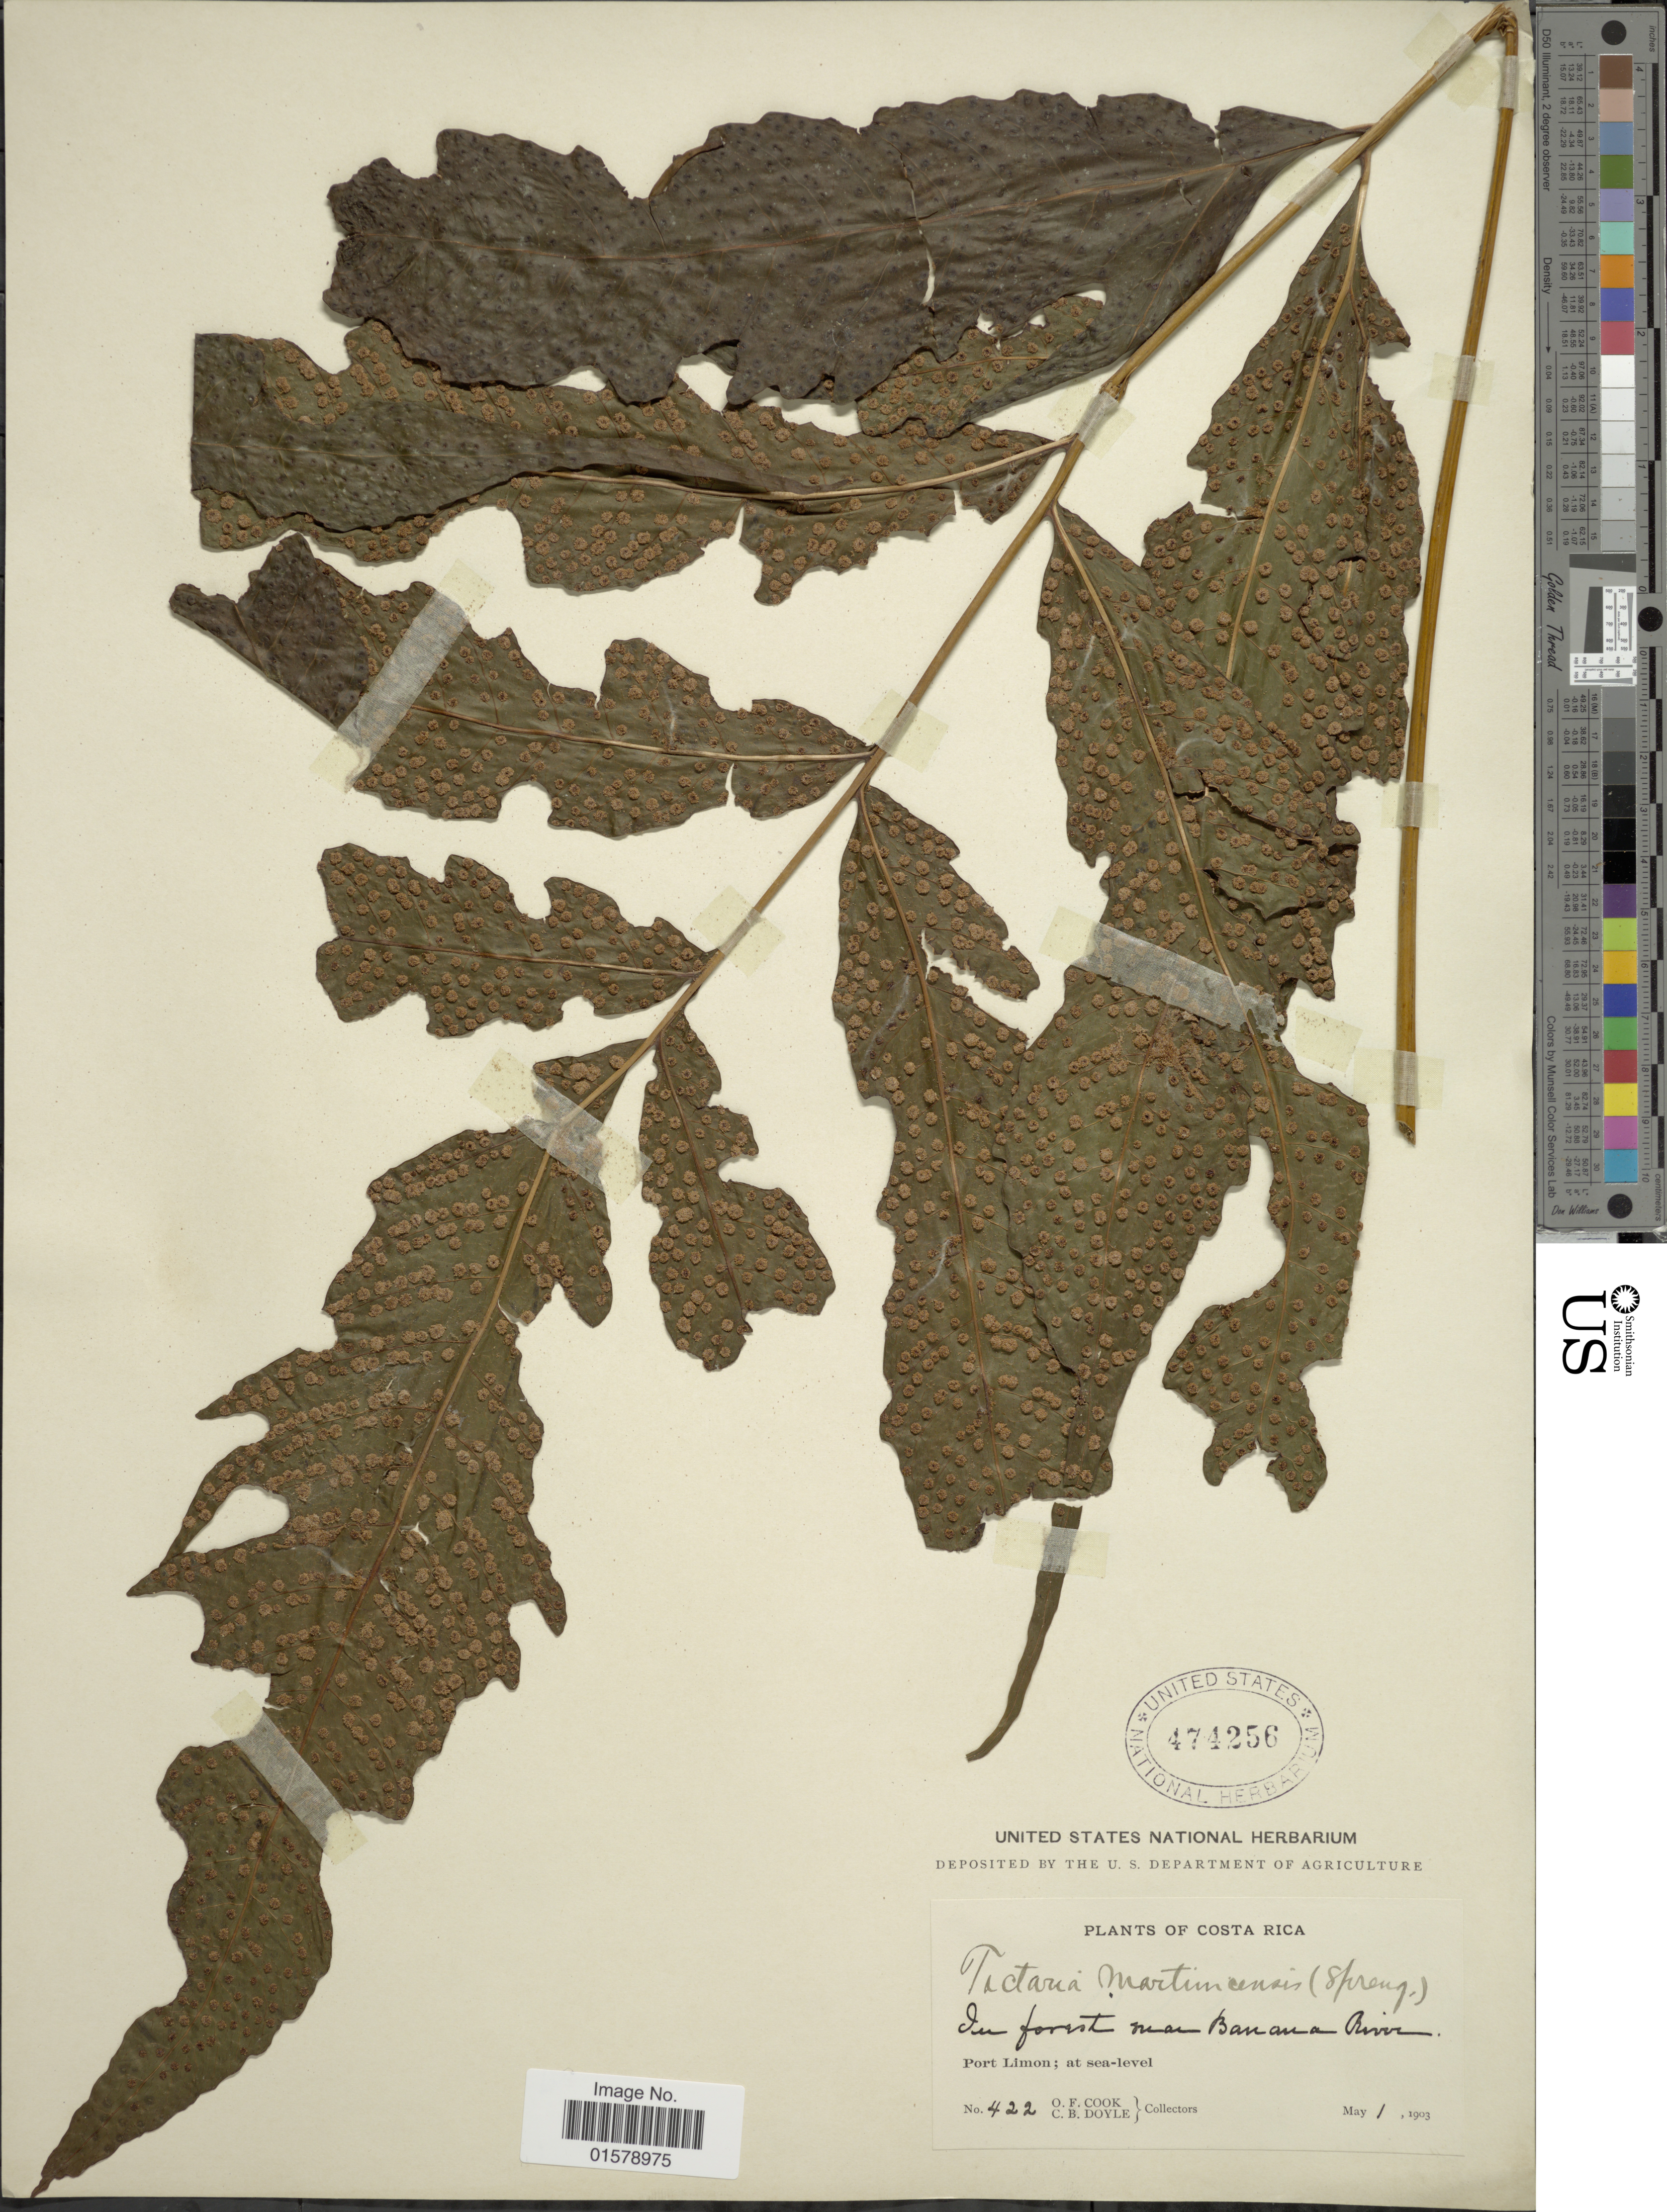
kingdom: Plantae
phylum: Tracheophyta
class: Polypodiopsida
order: Polypodiales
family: Tectariaceae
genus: Tectaria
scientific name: Tectaria transiens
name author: (C.V. Morton) A.R. Sm.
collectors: O. F. Cook & C. Doyle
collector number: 422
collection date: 1903-05-01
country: Costa Rica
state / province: Limón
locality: Port Limon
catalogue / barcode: US 474256